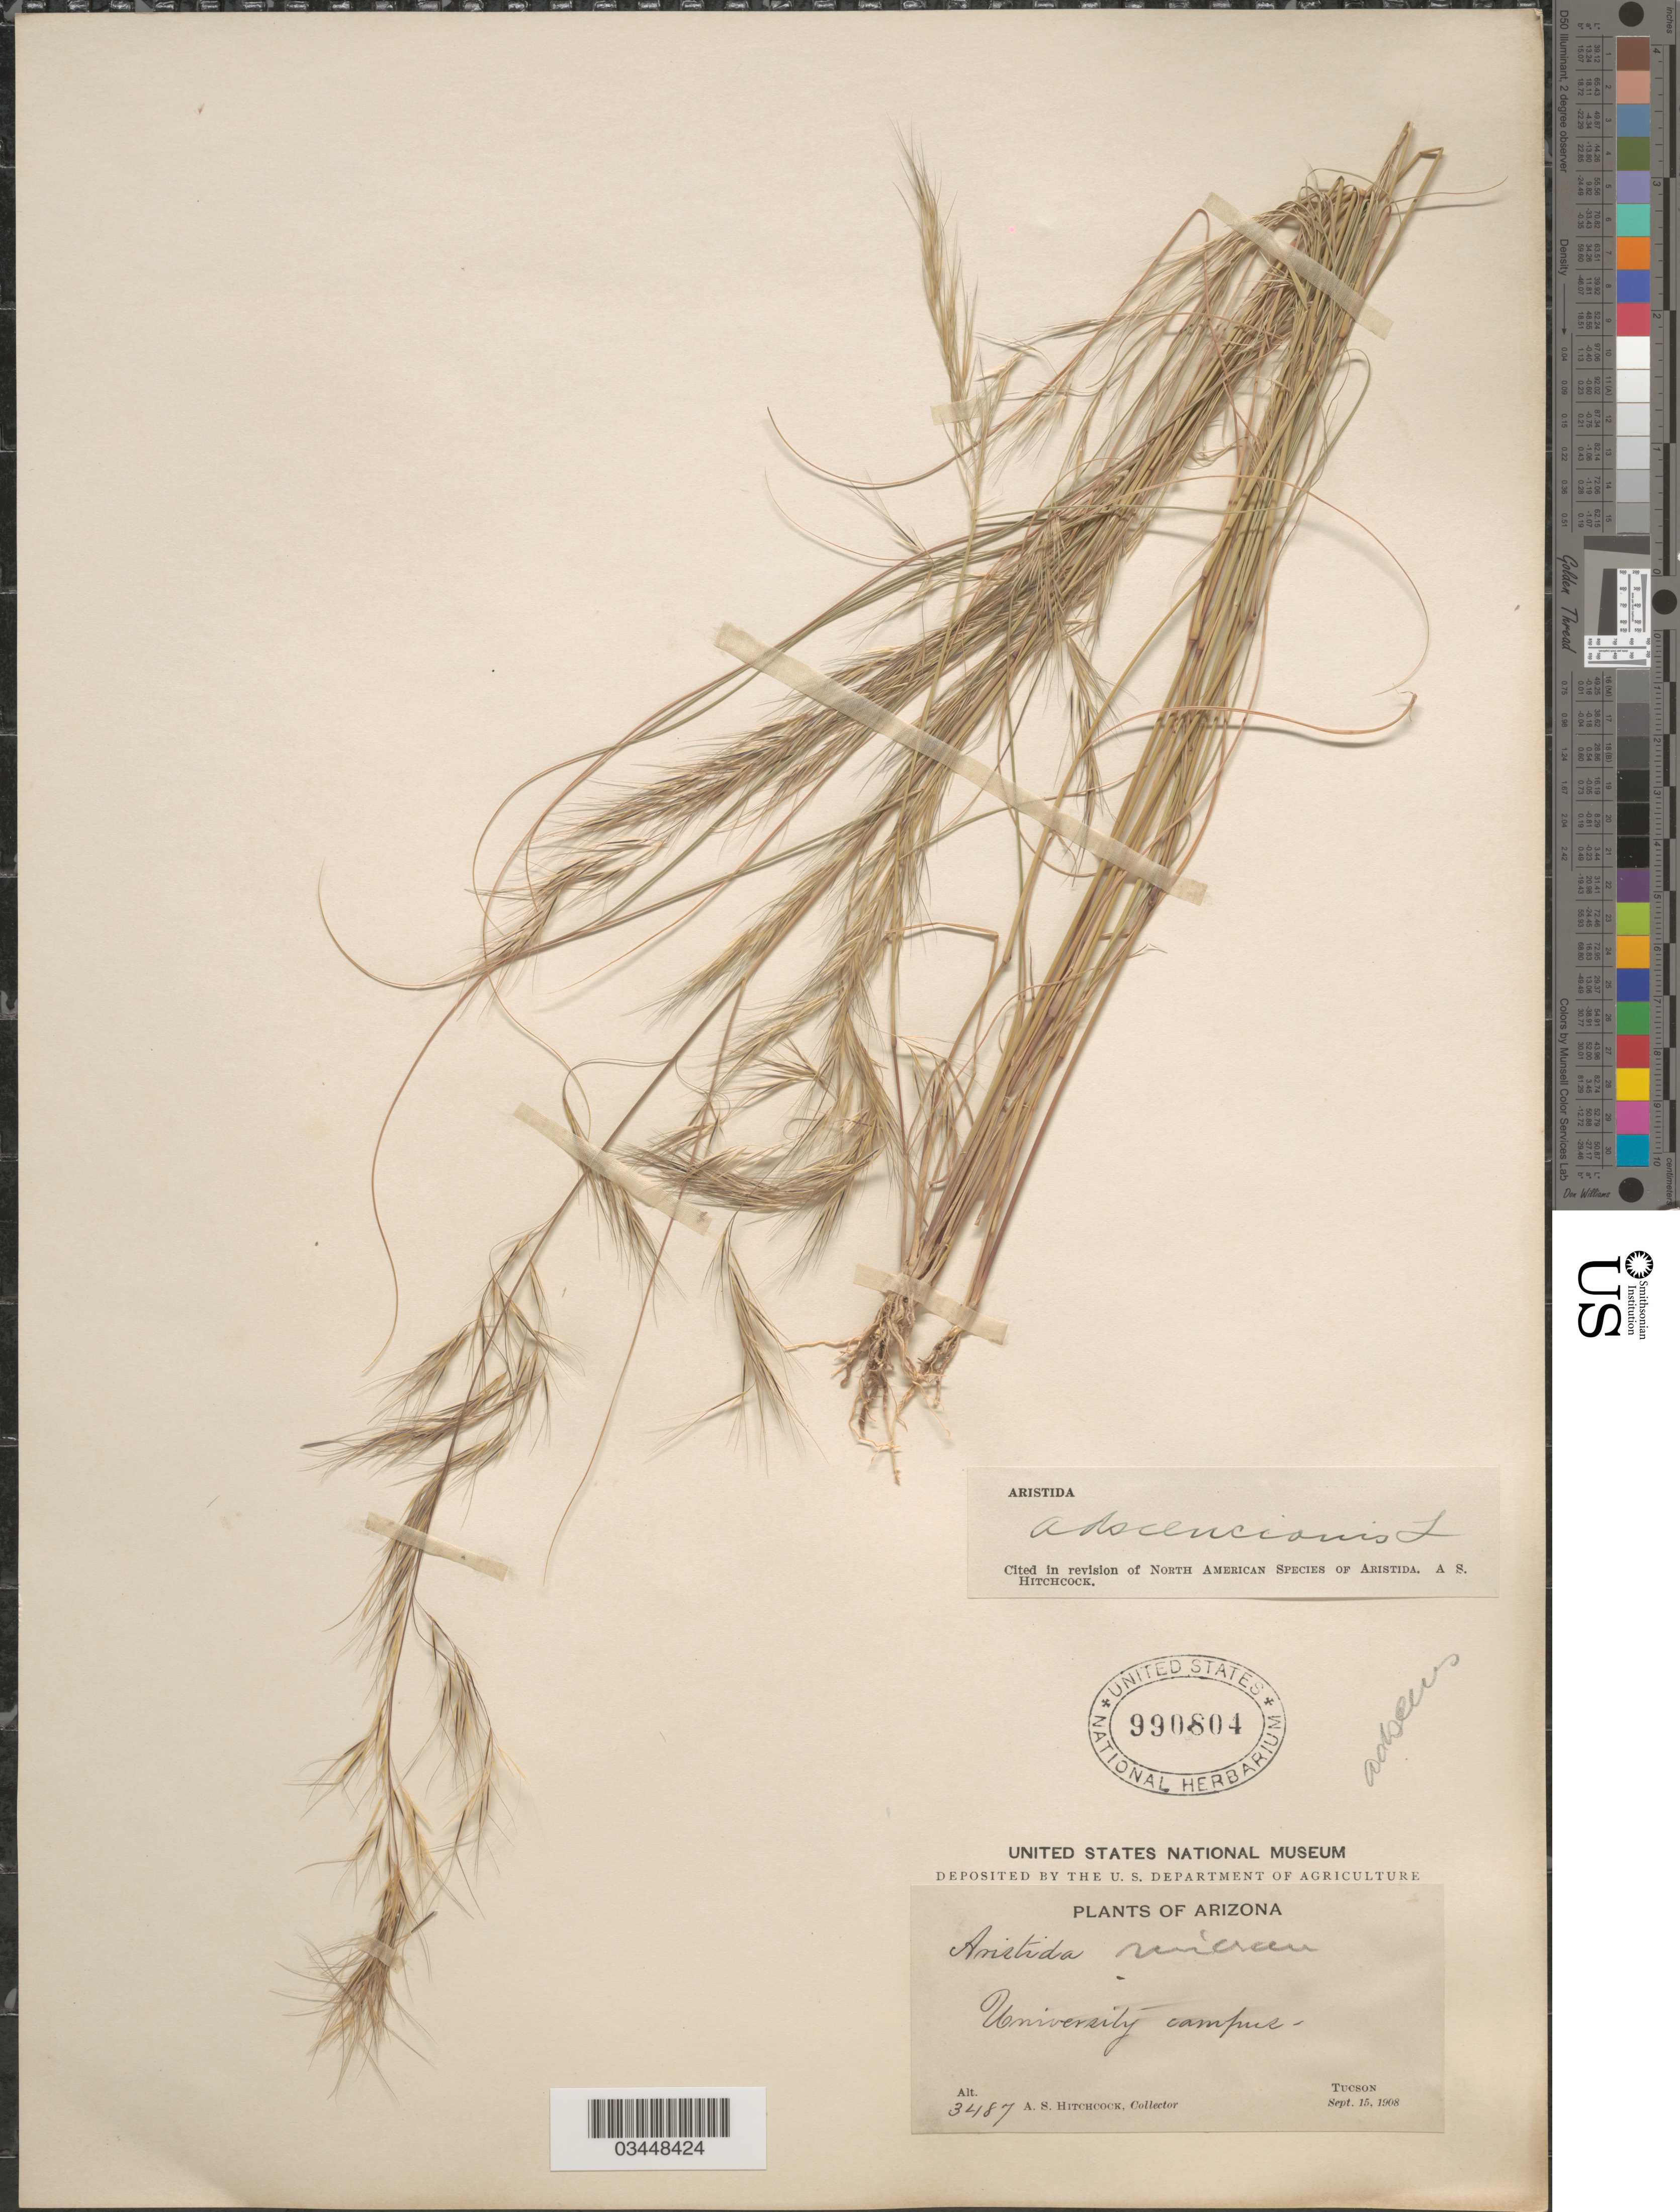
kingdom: Plantae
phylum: Tracheophyta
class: Liliopsida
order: Poales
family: Poaceae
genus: Aristida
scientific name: Aristida adscensionis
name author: L.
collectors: A. S. Hitchcock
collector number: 3487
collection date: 1908-09-15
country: United States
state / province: Arizona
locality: University campus. Tucson.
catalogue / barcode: US 990804